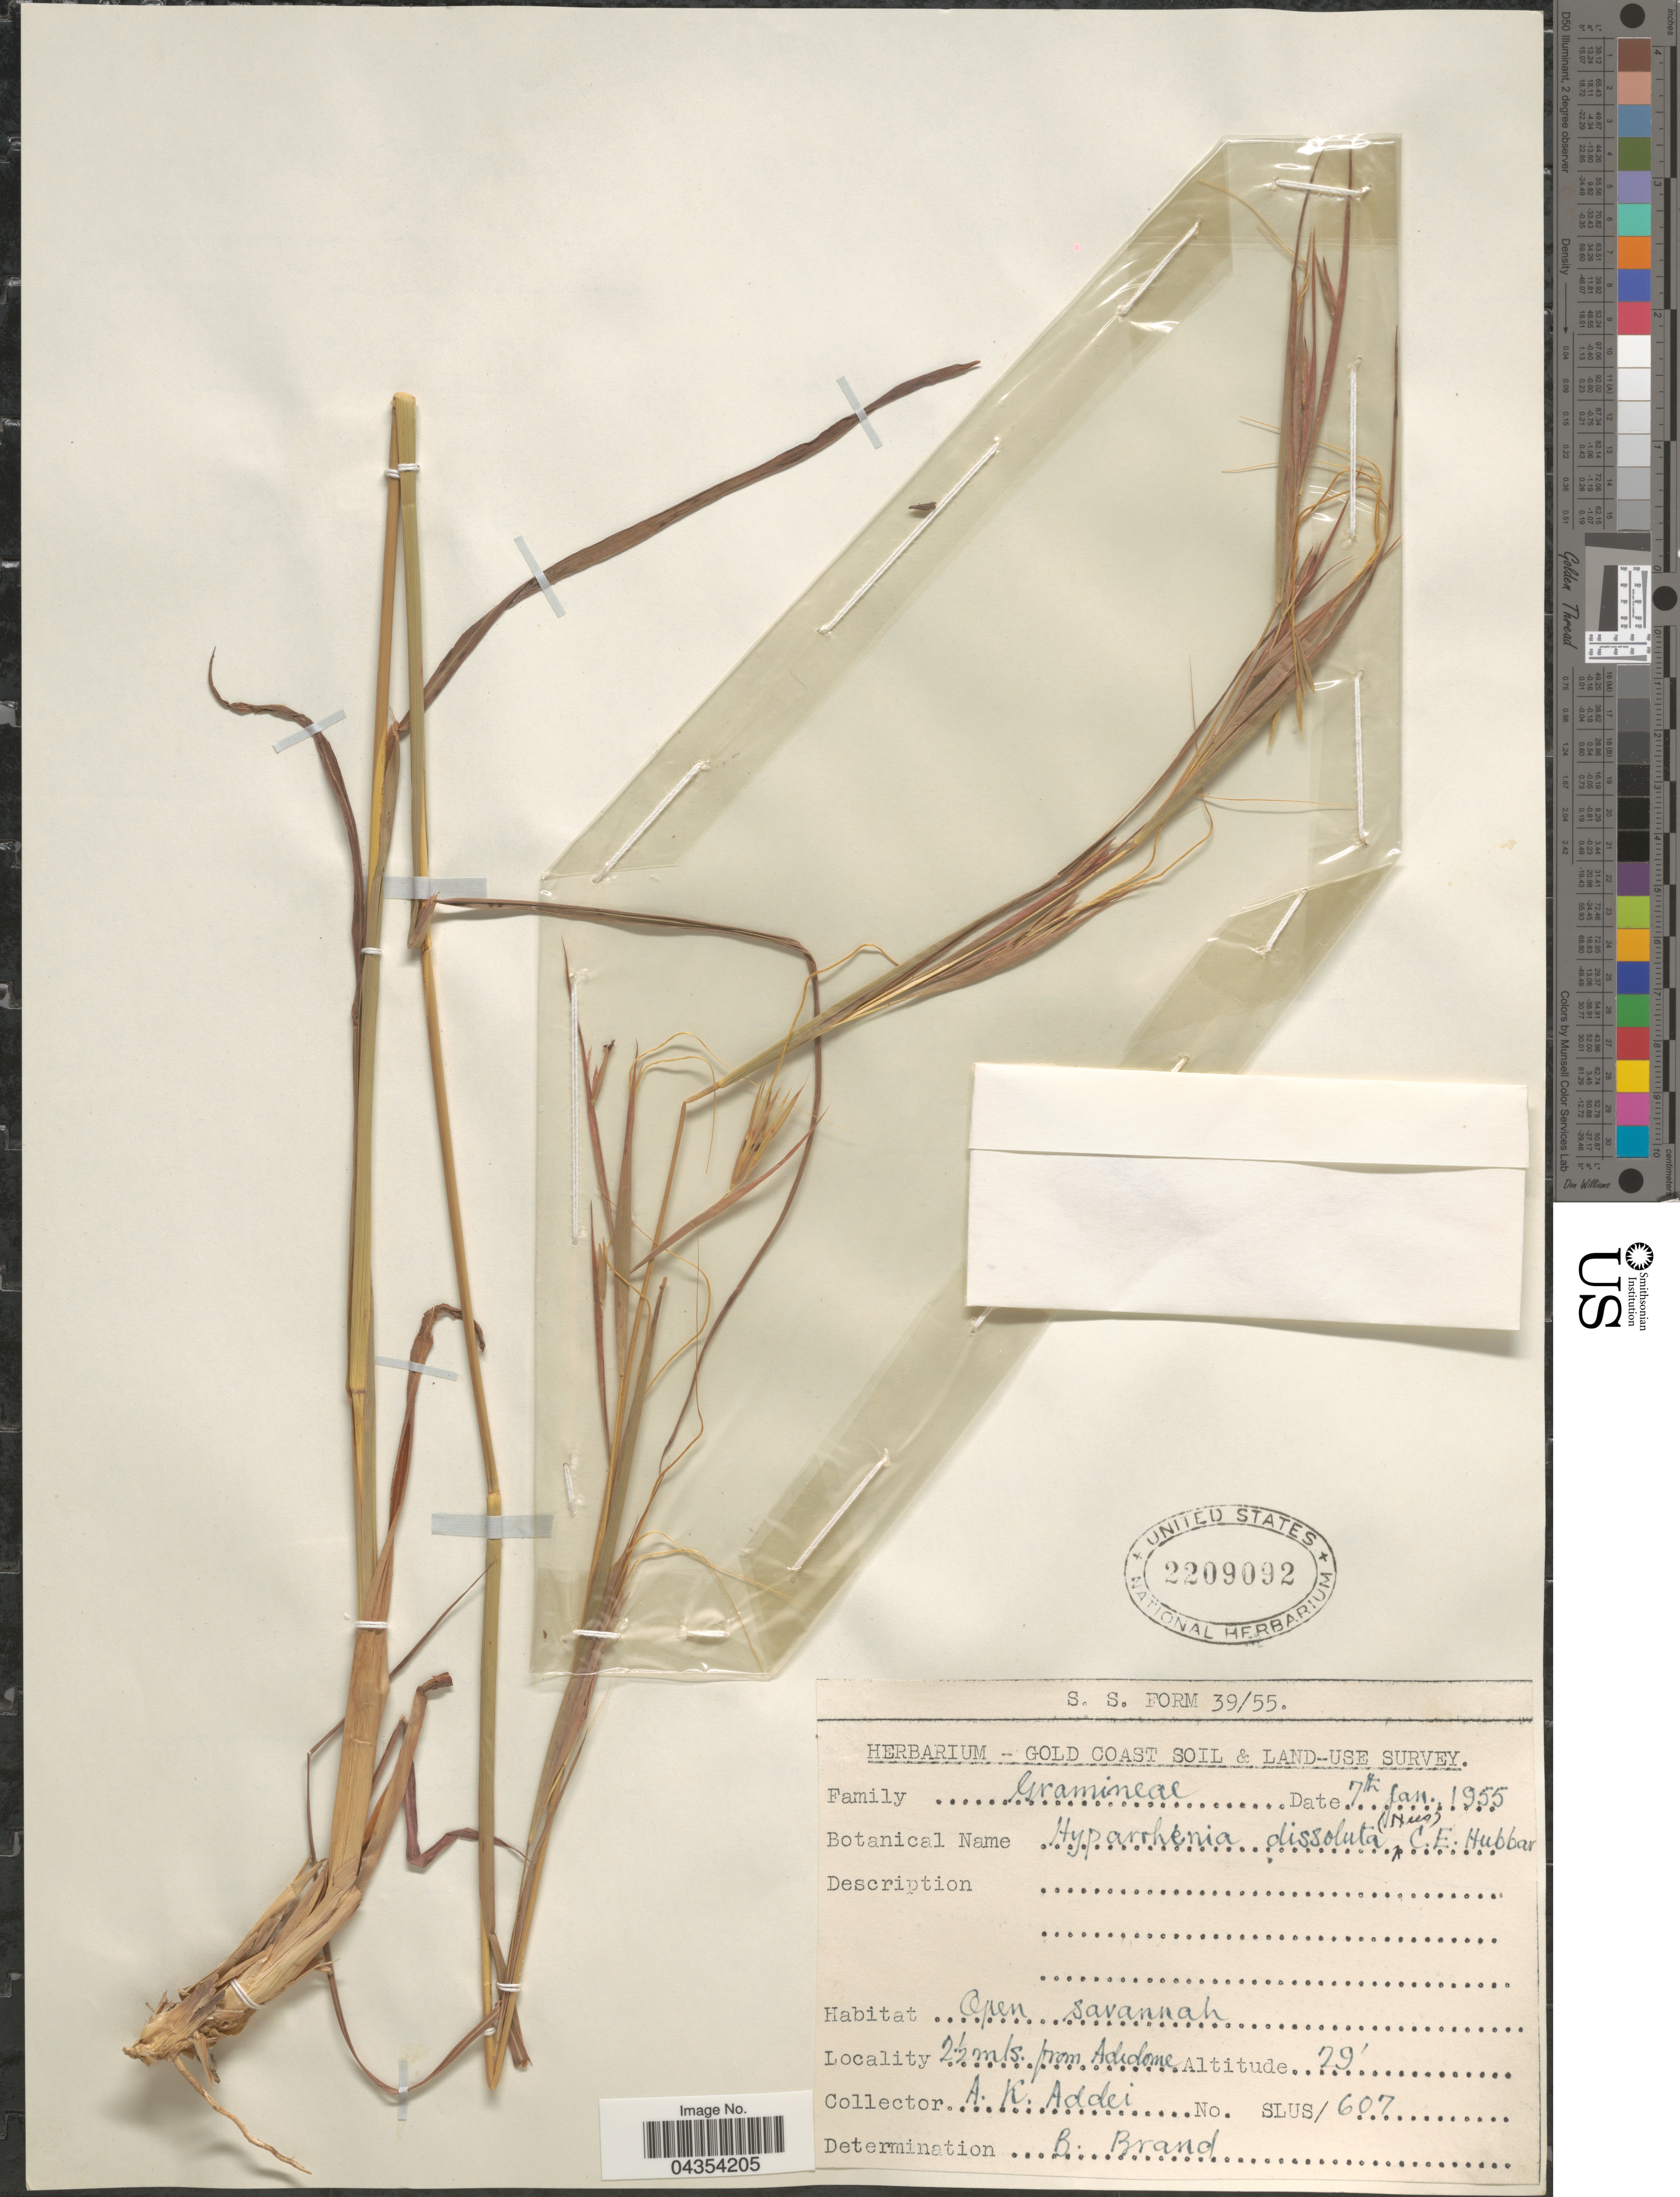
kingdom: Plantae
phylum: Tracheophyta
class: Liliopsida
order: Poales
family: Poaceae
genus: Hyperthelia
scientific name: Hyperthelia dissoluta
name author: (Nees ex Steud.) Clayton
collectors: A. Addei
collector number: SLUS/607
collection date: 1955-01-07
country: Ghana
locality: Gold Coast Soil & Land-Use Survey. 2½ mls. from Adidome.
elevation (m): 9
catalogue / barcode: US 2209092